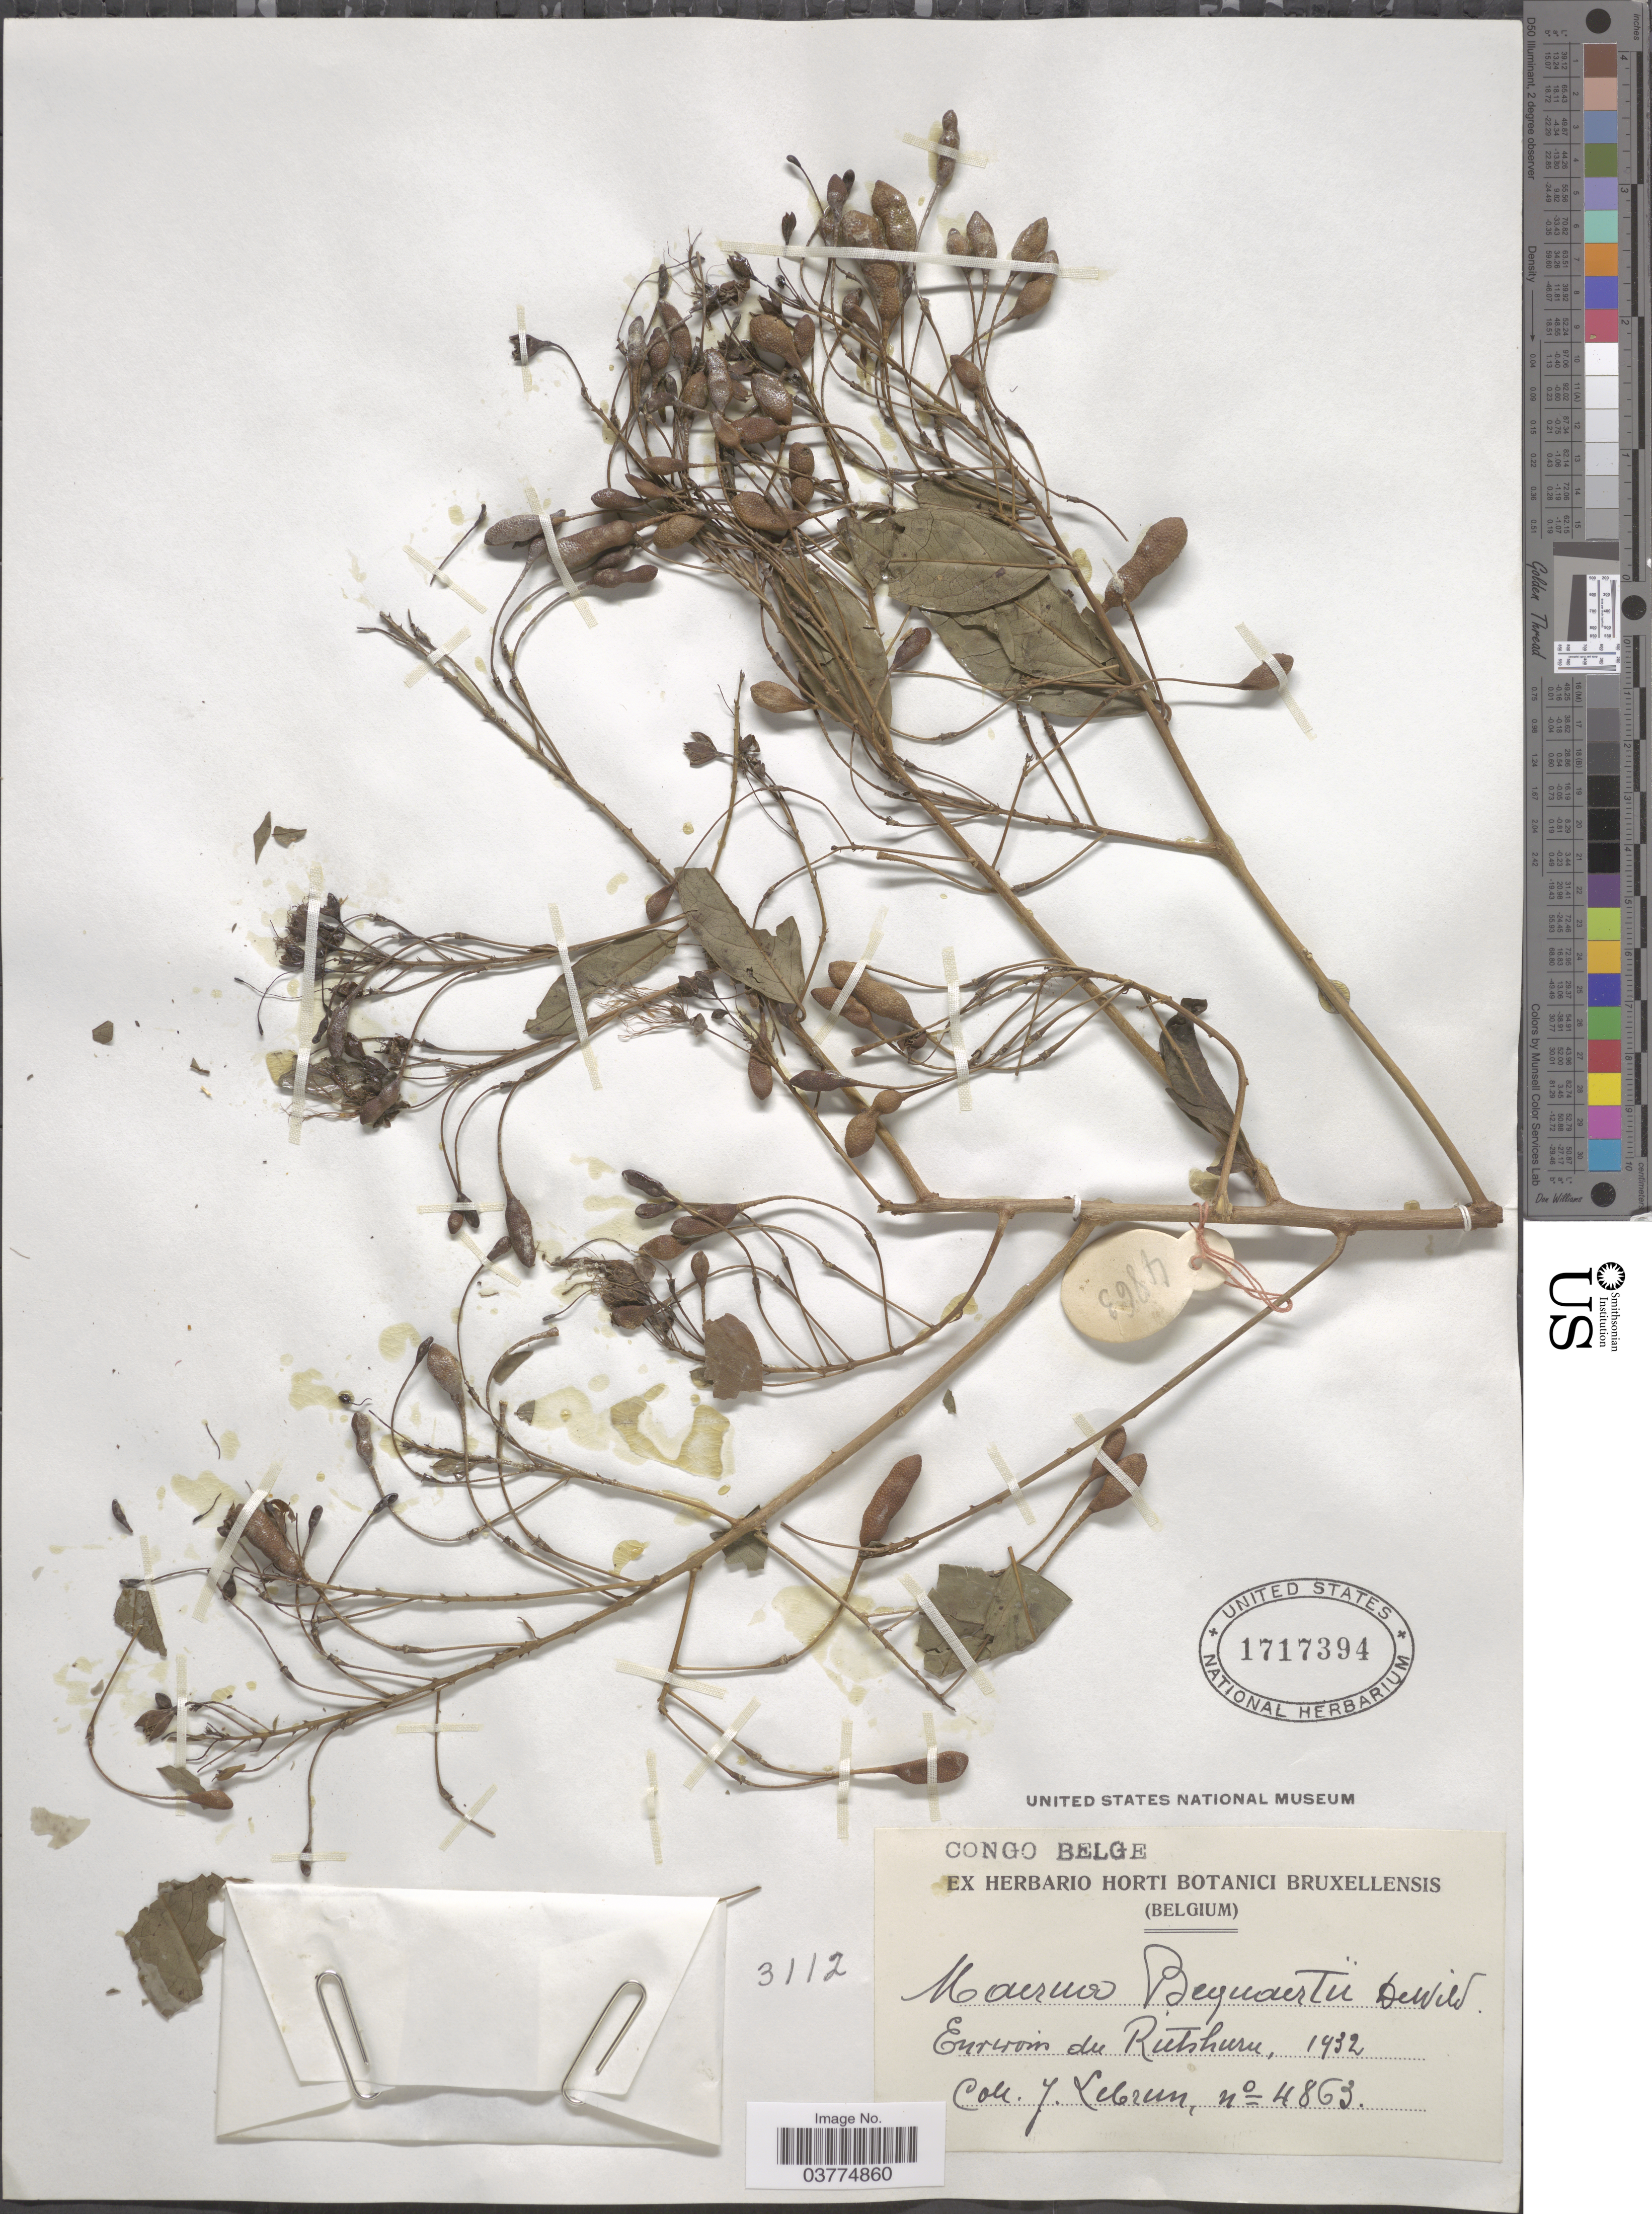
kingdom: Plantae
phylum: Tracheophyta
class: Magnoliopsida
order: Brassicales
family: Capparaceae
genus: Maerua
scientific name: Maerua bequaertii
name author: De Wild.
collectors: J. A. Lebrun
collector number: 4863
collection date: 1932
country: Congo, Democratic Republic of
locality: Congo Belge, Environs de Rutshuru.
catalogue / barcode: US 1717394